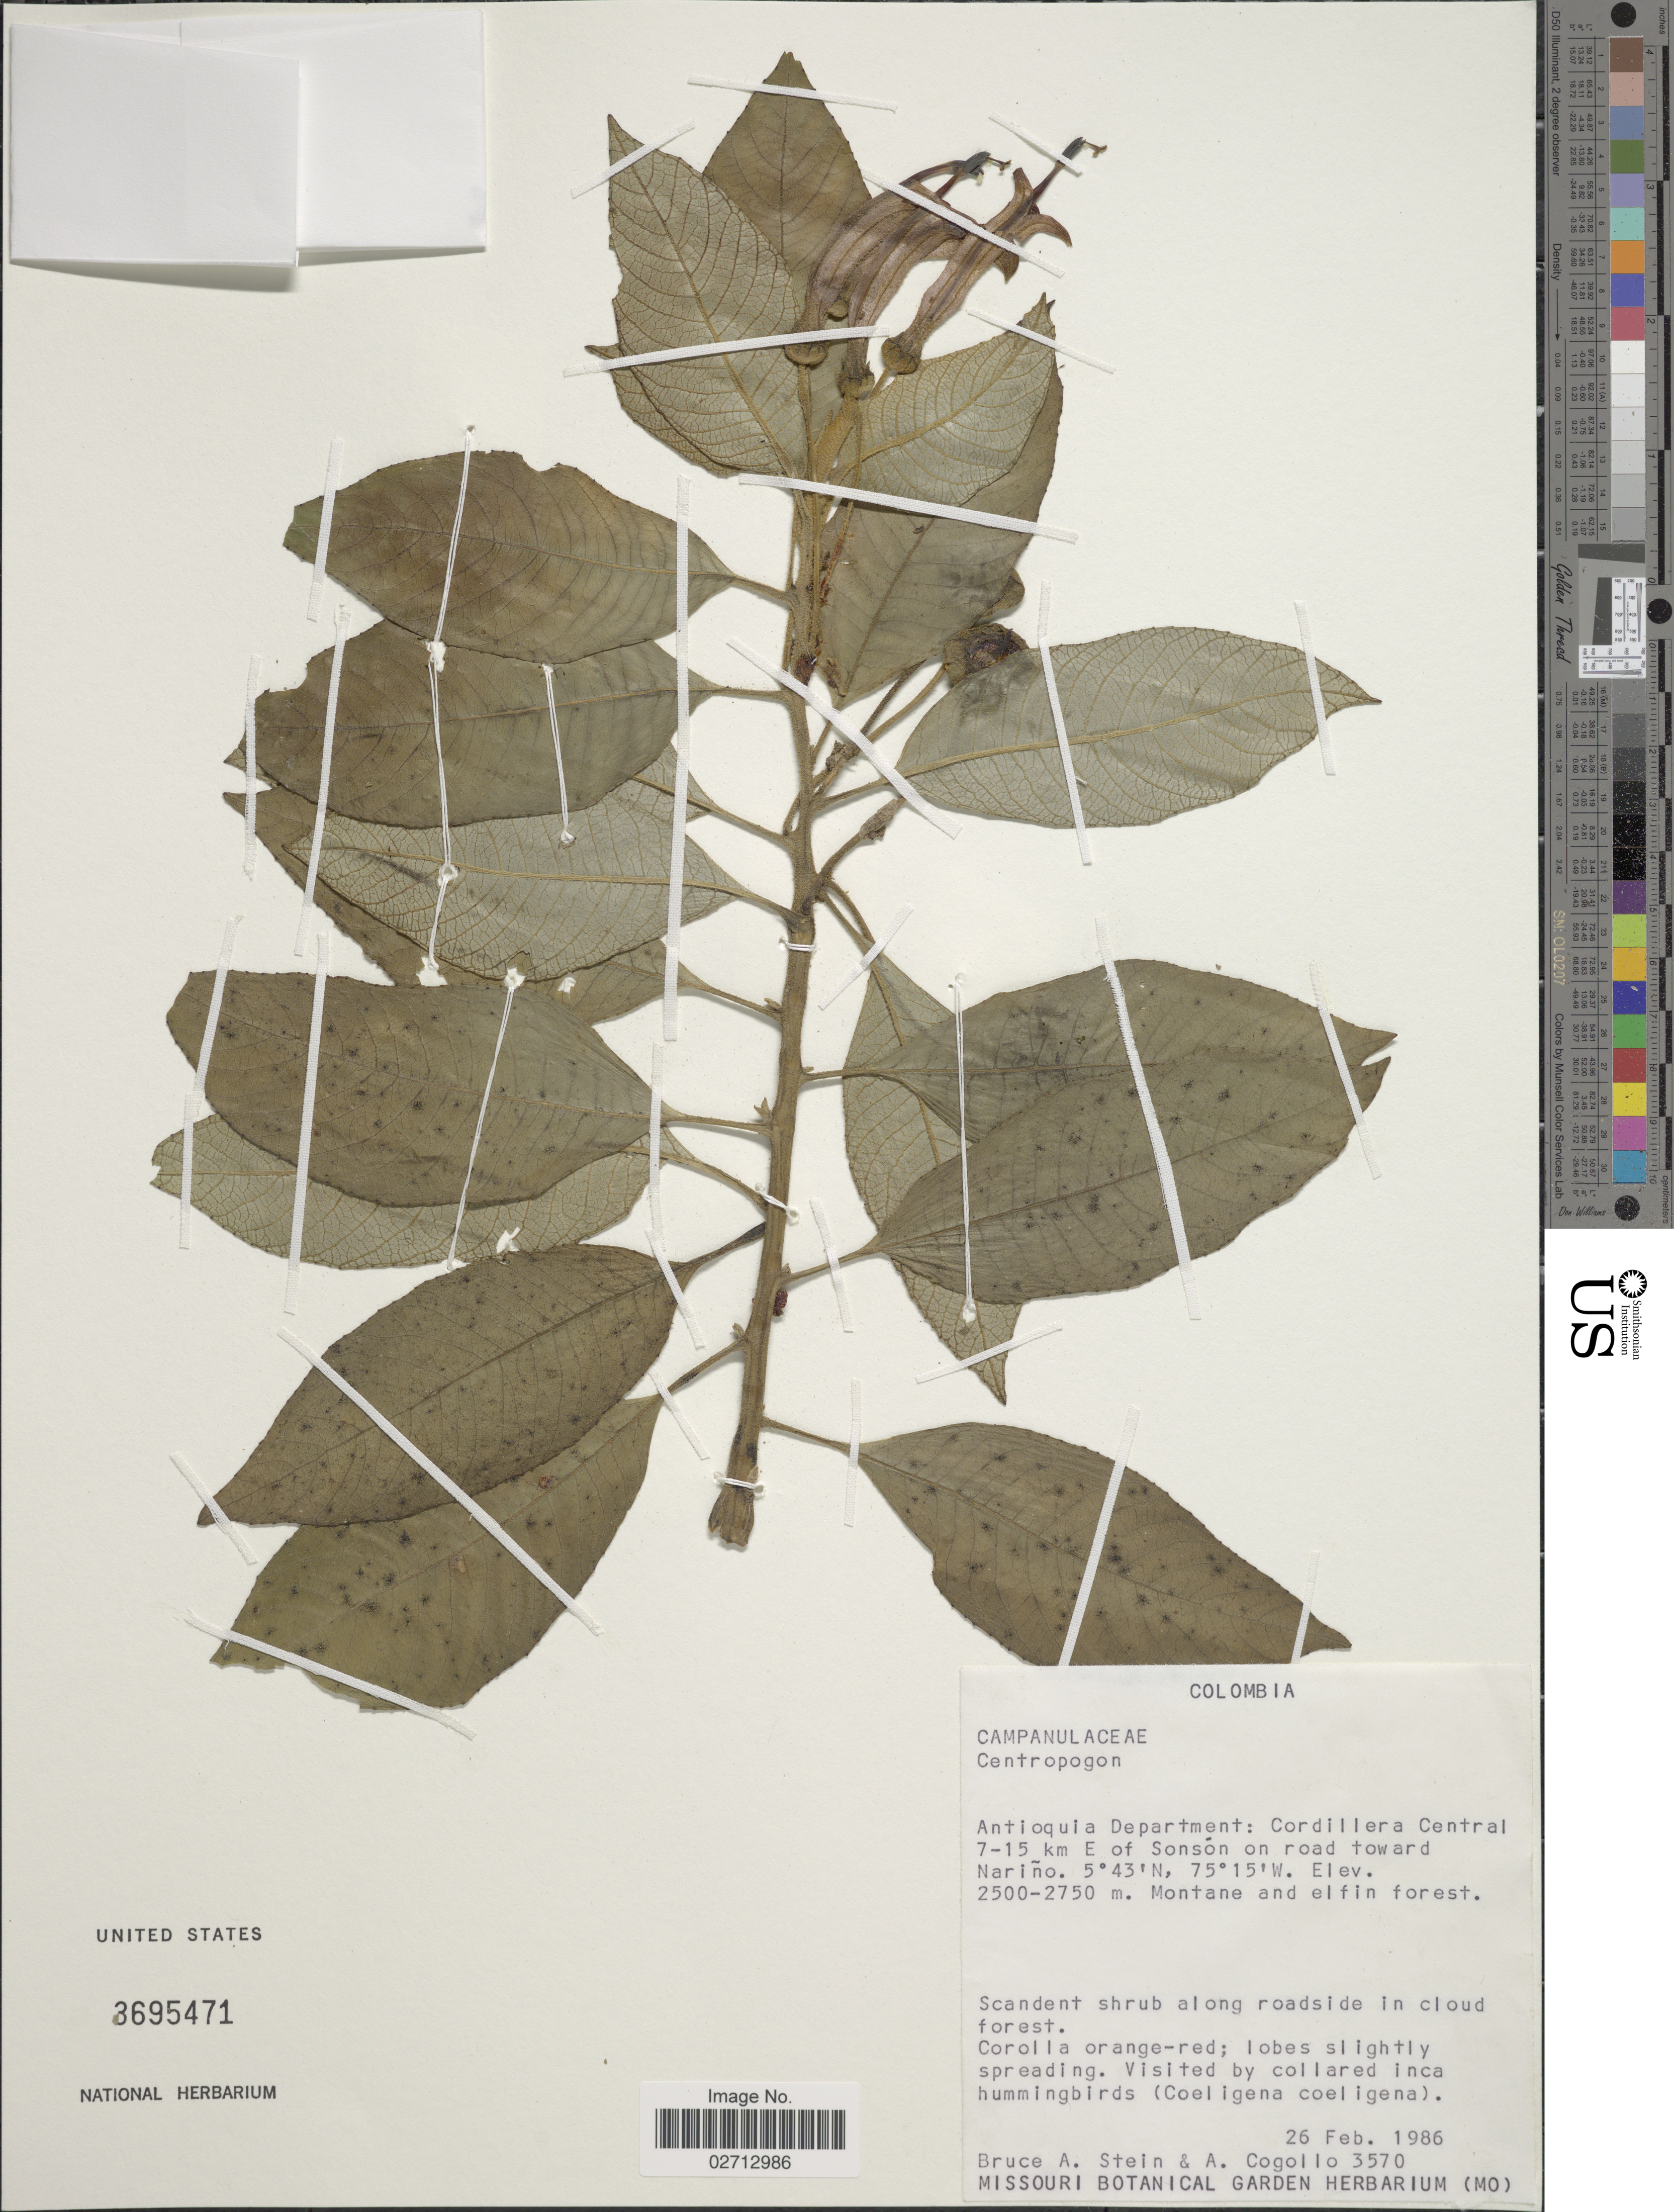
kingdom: Plantae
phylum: Tracheophyta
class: Magnoliopsida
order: Asterales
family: Campanulaceae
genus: Centropogon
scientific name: Centropogon sp.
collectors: B. A. Stein & A. Cogollo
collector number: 3570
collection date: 1986-02-26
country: Colombia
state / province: Antioquia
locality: Cordillera Central 7-15 km E of Sonson on road toward Narino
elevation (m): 2500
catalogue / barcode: US 3695471